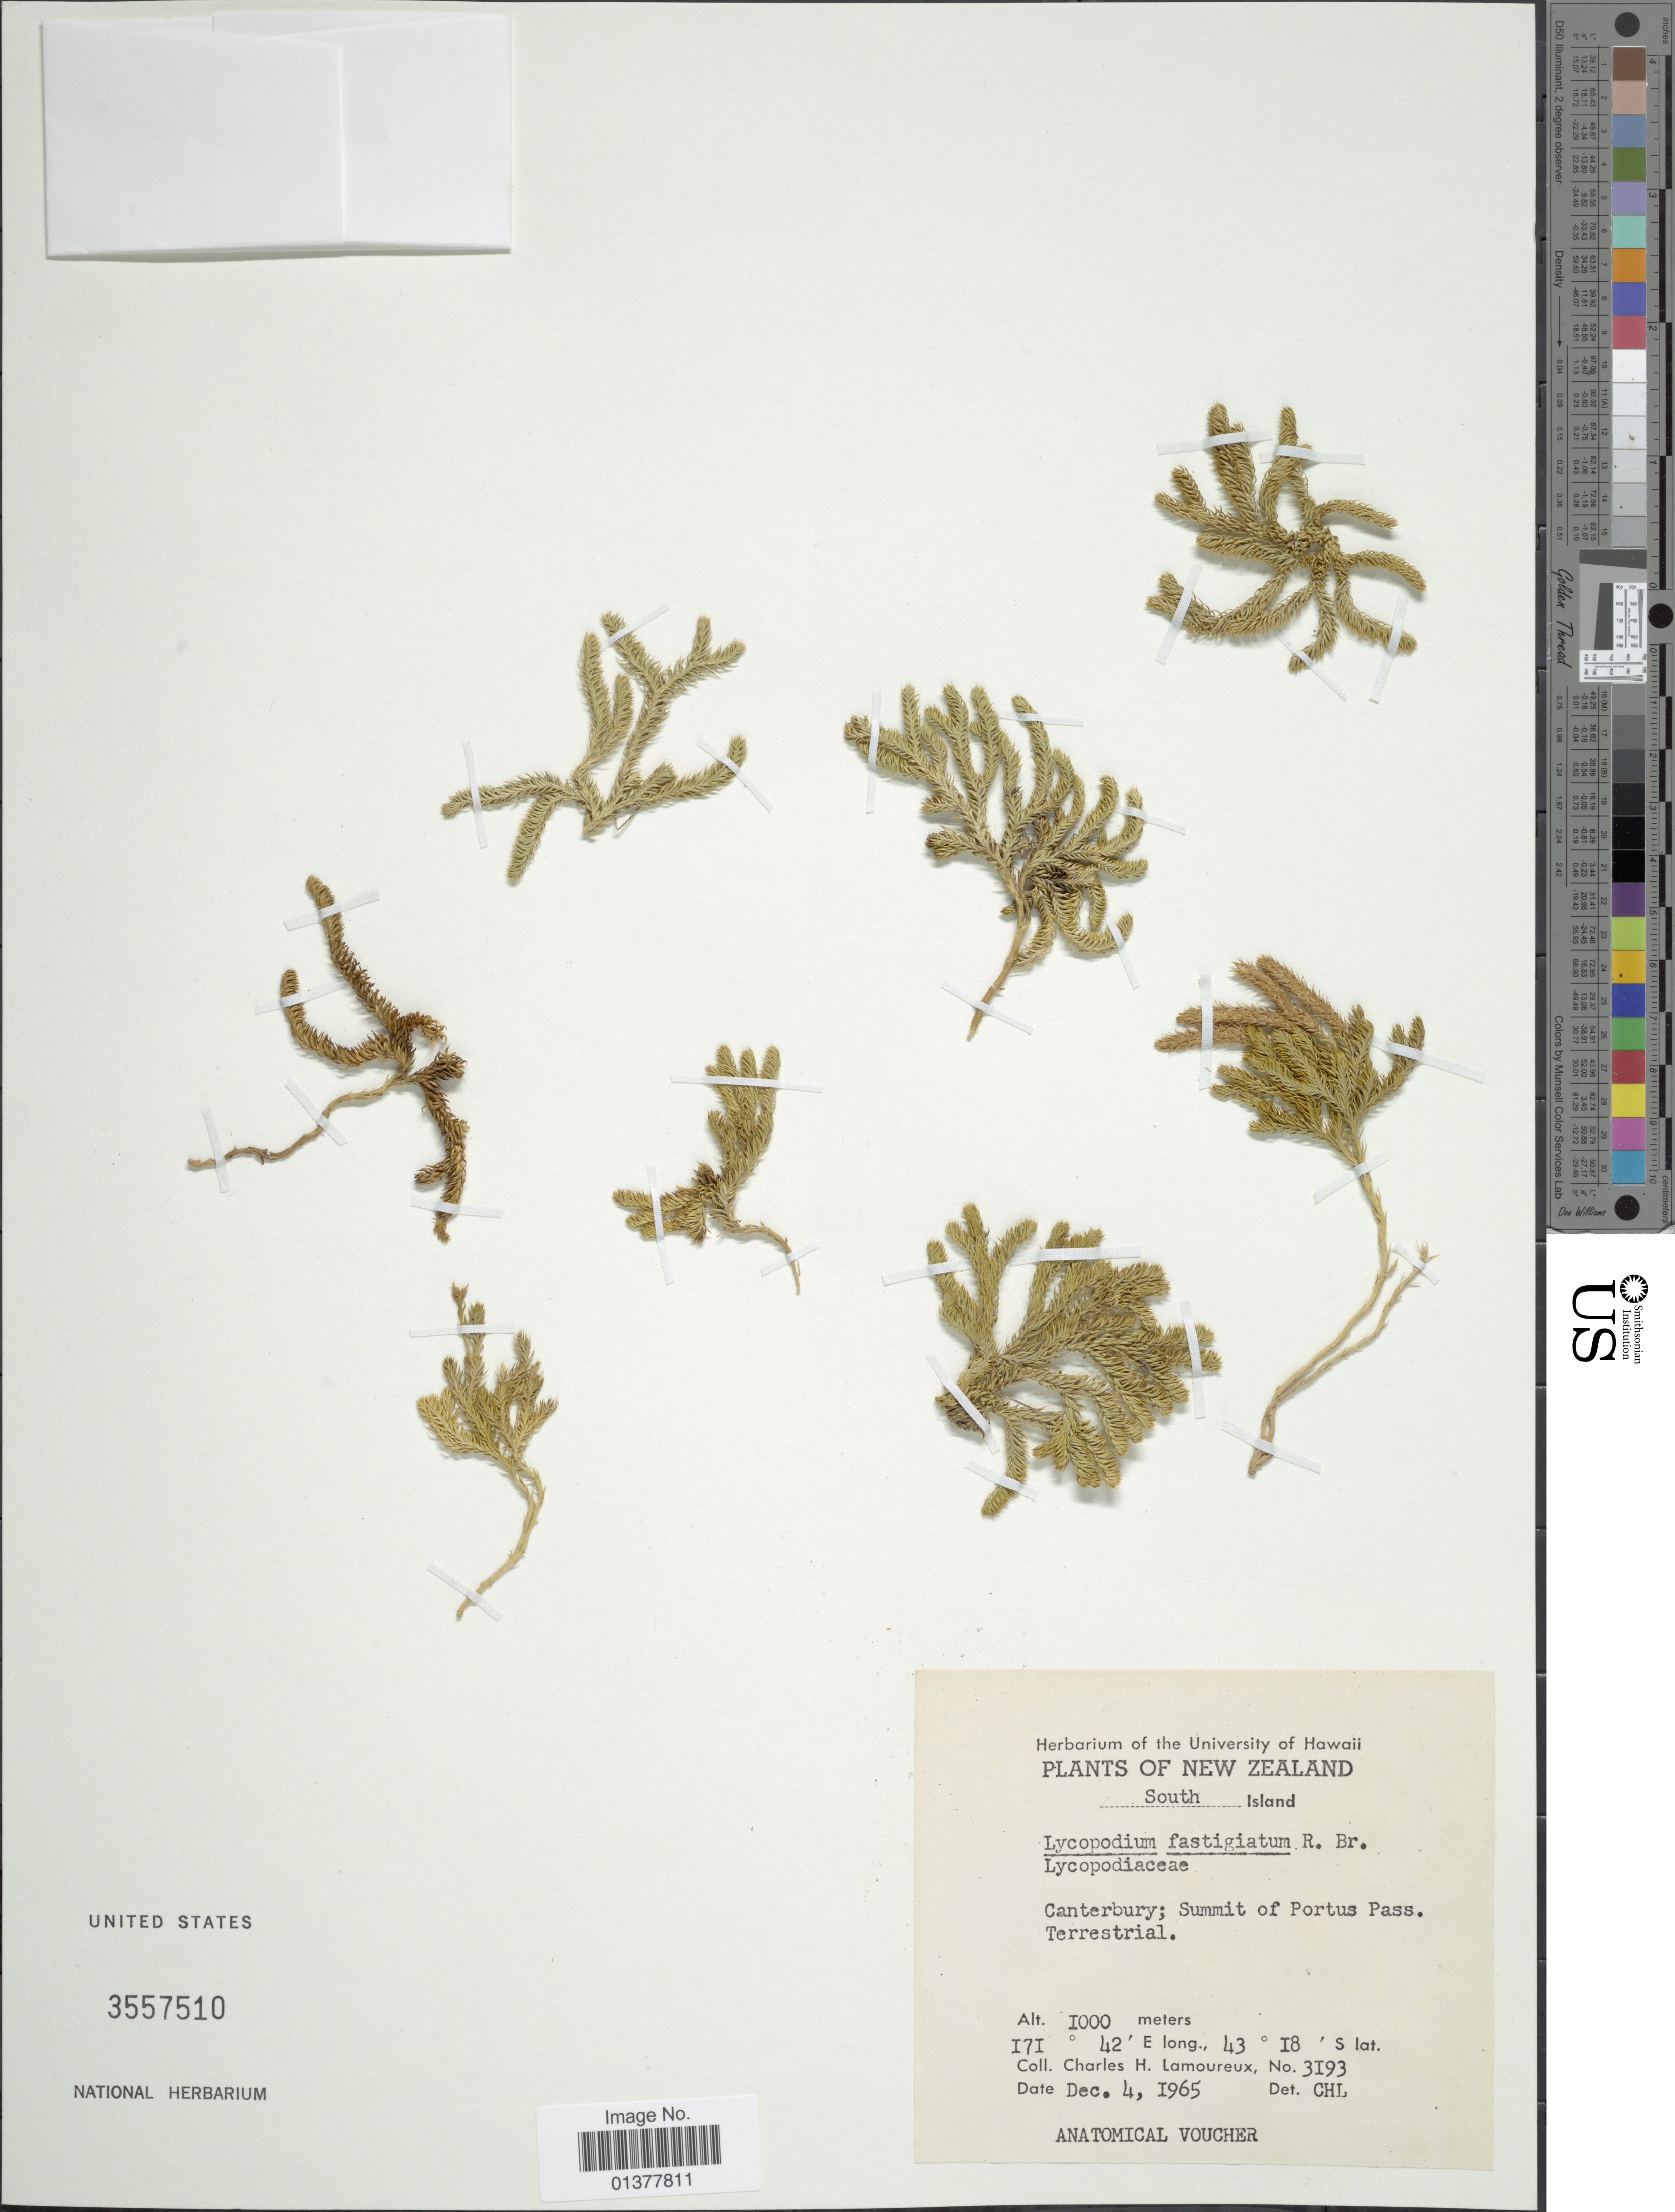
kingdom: Plantae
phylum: Tracheophyta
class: Lycopodiopsida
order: Lycopodiales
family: Lycopodiaceae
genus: Austrolycopodium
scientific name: Austrolycopodium fastigiatum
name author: (R. Br.) Holub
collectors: C. H. Lamoureux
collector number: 3193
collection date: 1965-12-04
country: New Zealand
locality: South Island, Canterbury; summit of Portus Pass, Terrestrial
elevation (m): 1000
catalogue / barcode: US 3557510